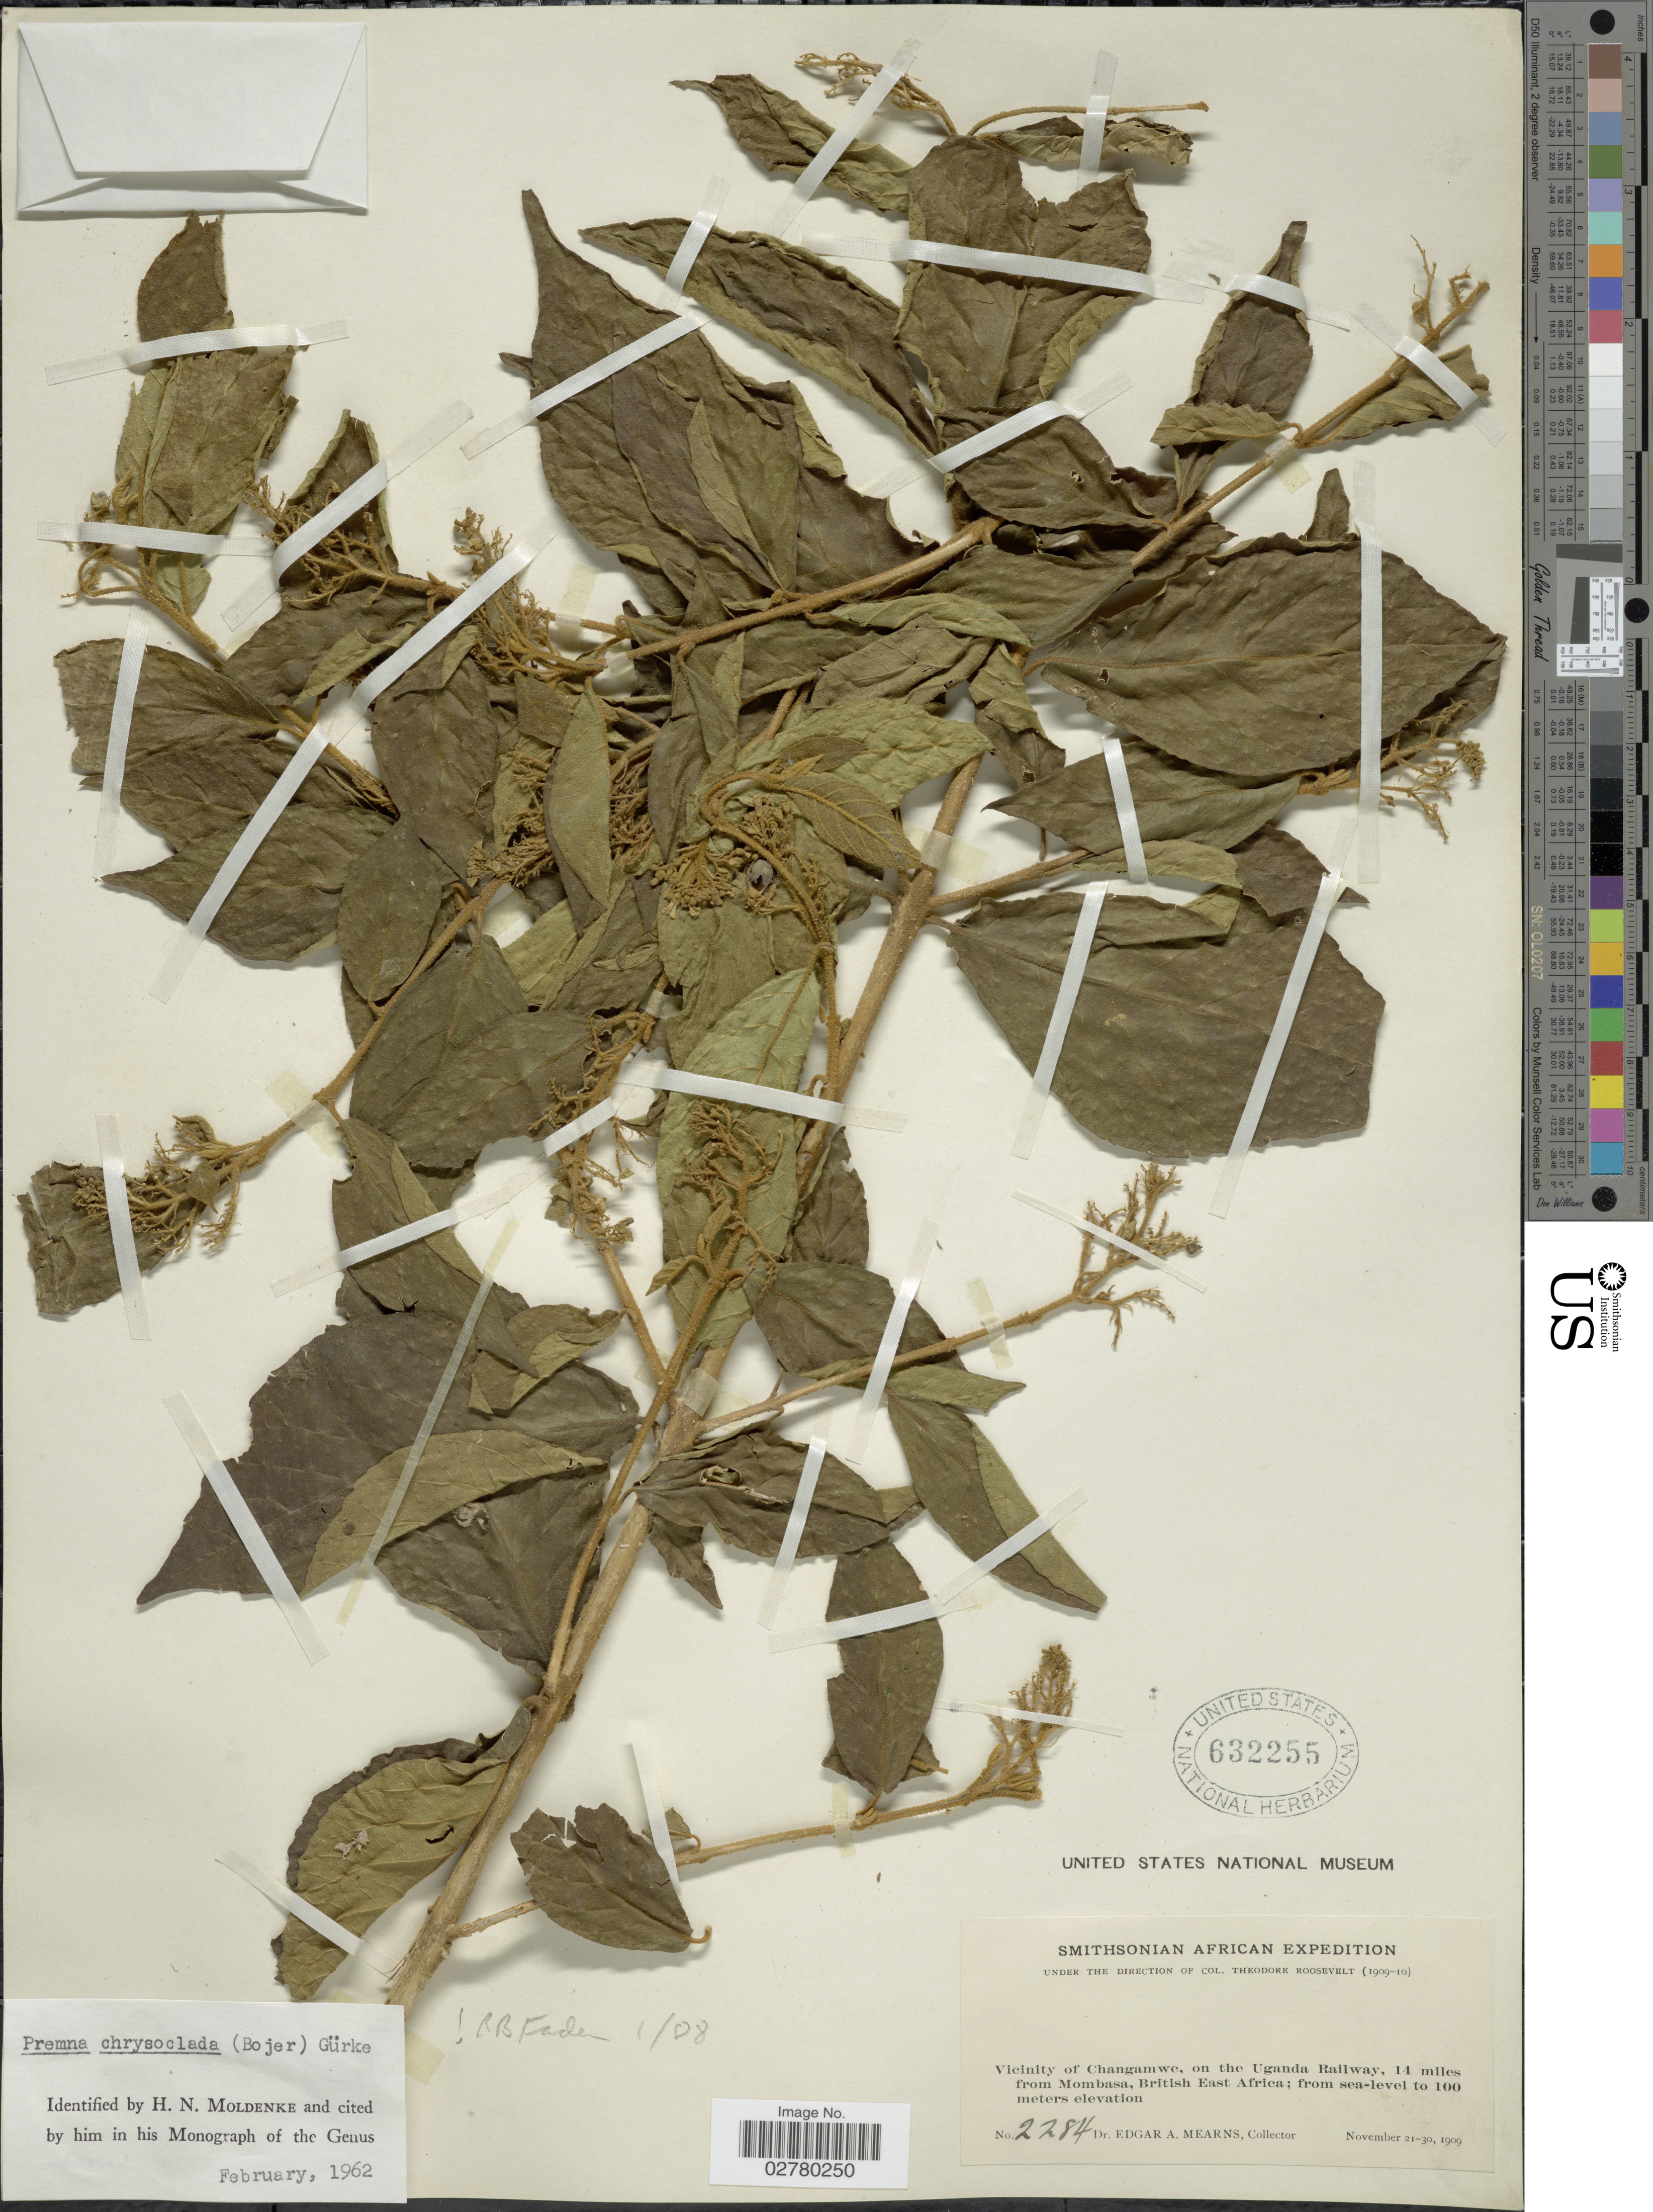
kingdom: Plantae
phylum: Tracheophyta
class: Magnoliopsida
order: Lamiales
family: Lamiaceae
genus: Premna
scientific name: Premna chrysoclada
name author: (Bojer) Gürke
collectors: E. A. Mearns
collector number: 2284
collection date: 1909-11-21/1909-11-30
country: Kenya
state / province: Mombasa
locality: Vicinity of Changamwe, on the Uganda Railway, 14 miles from Mombasa, British East Africa.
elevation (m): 0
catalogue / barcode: US 632255